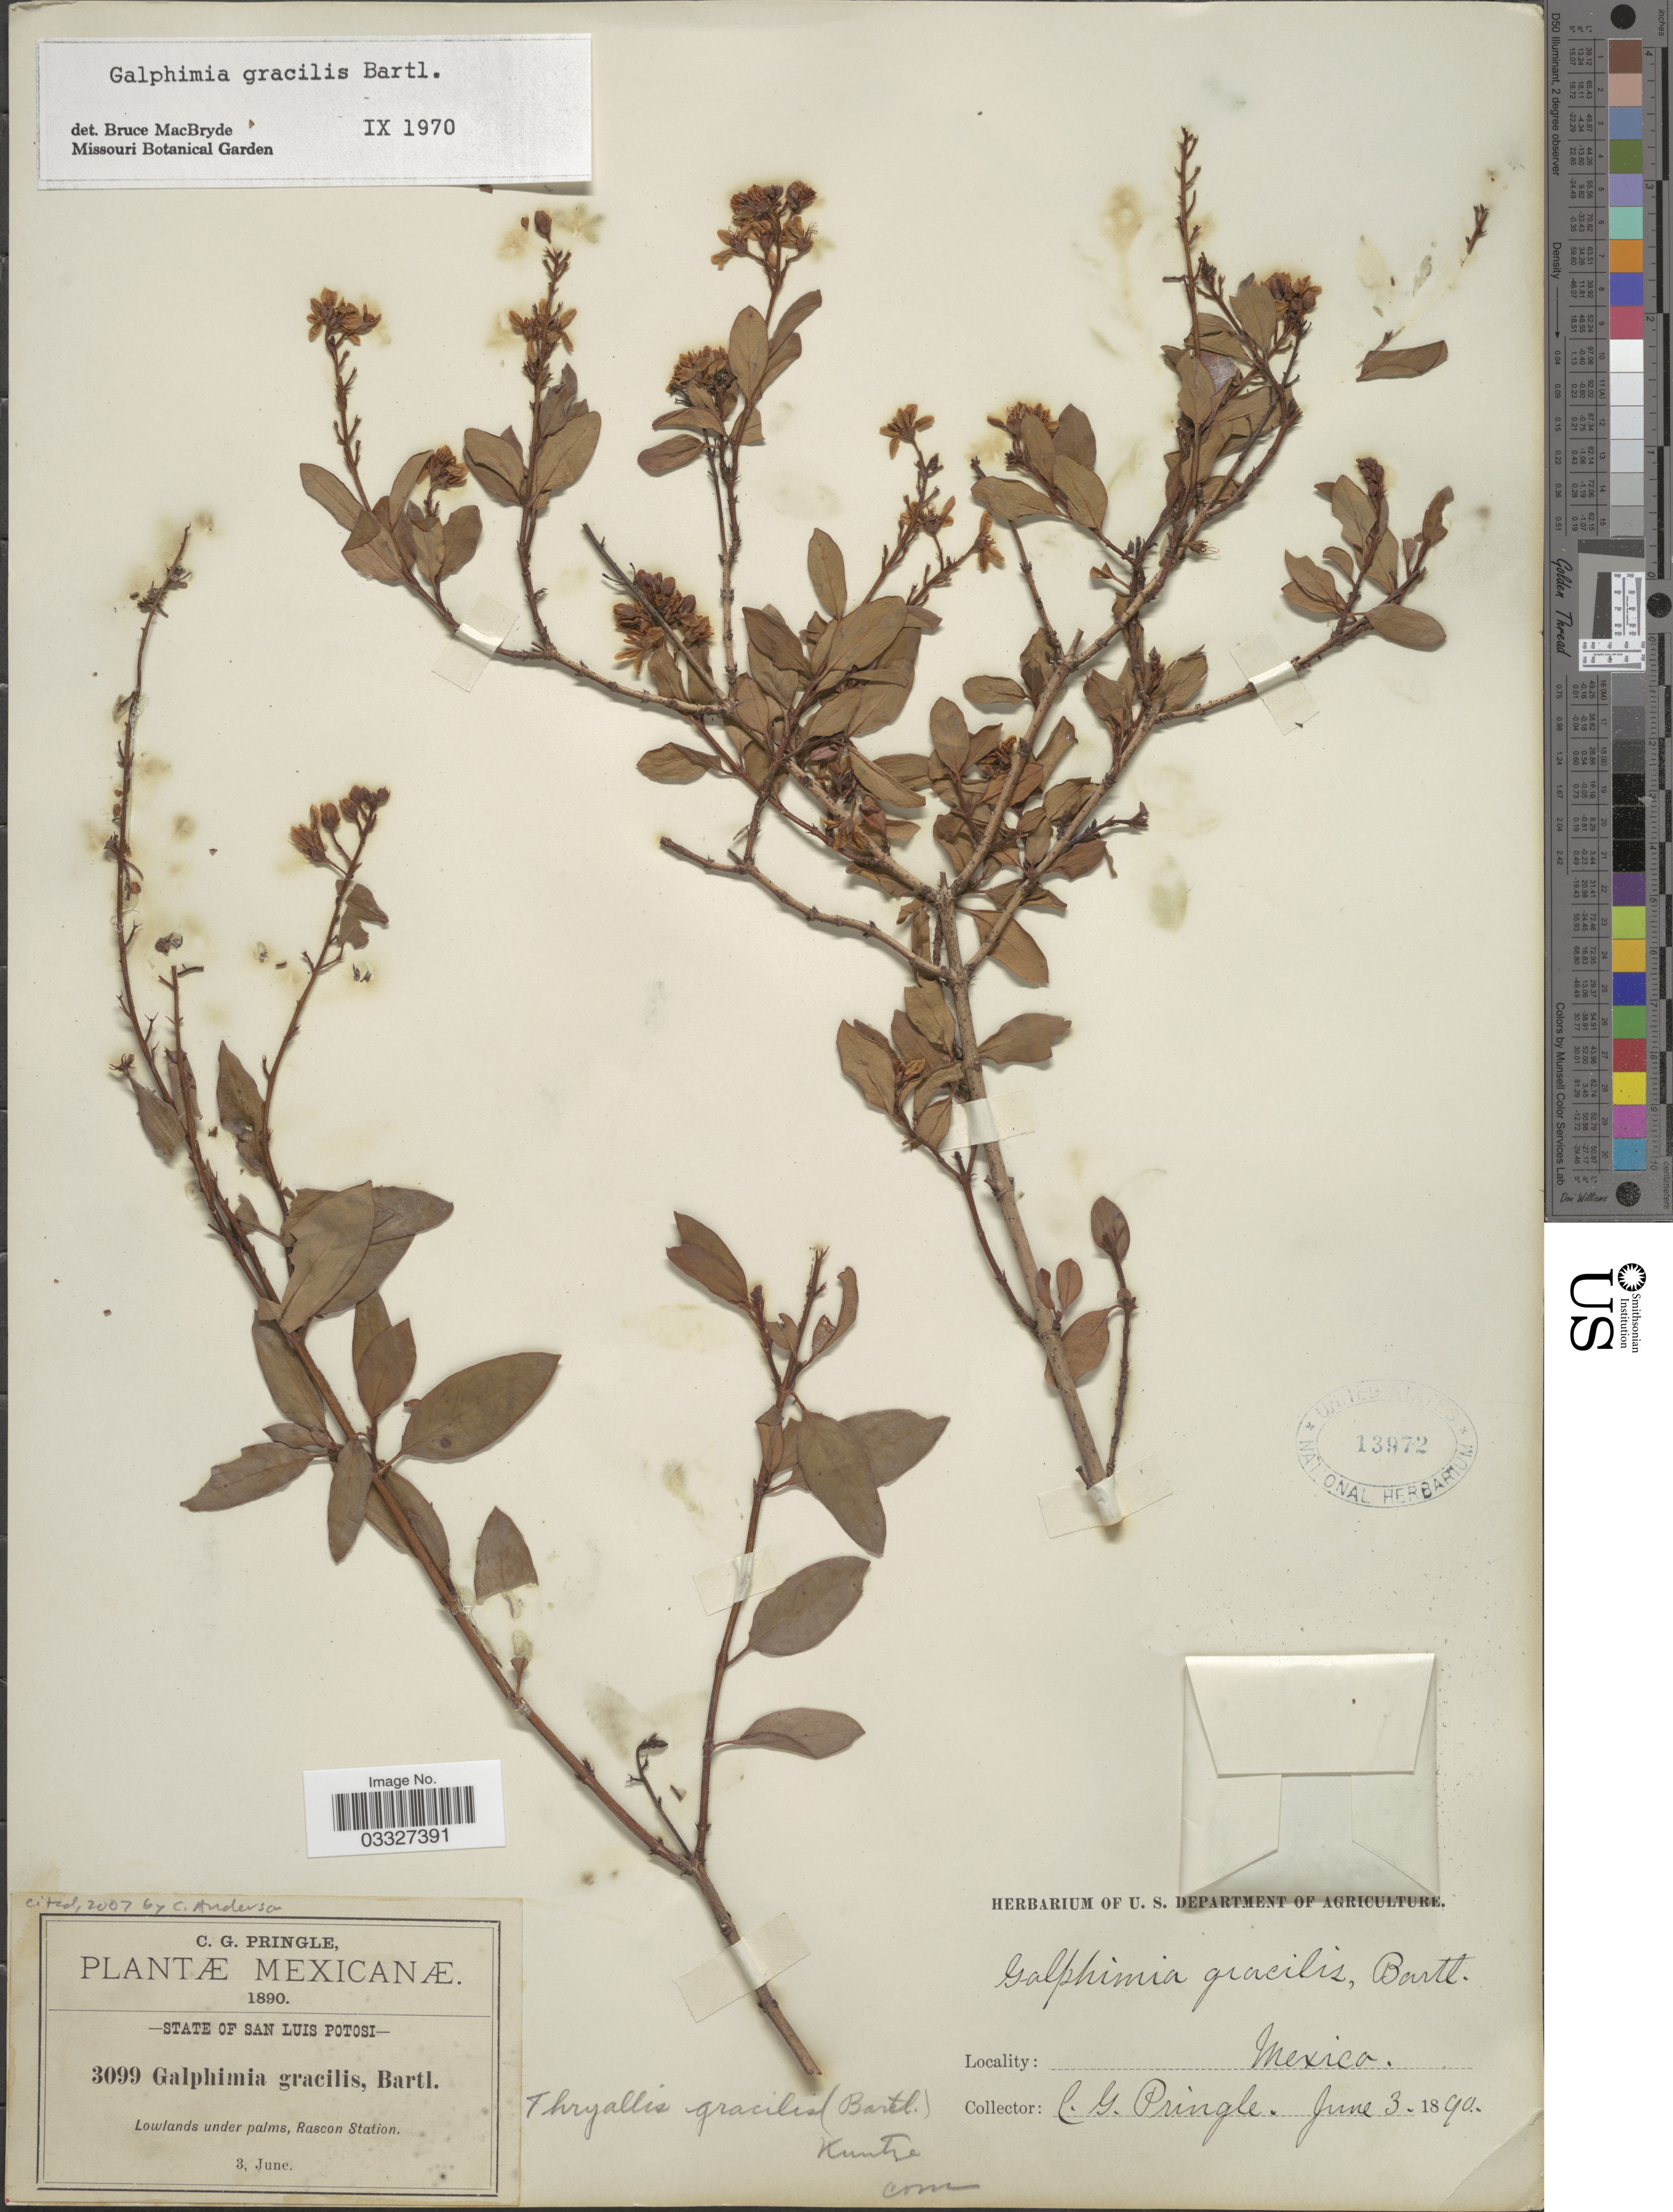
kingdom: Plantae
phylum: Tracheophyta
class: Magnoliopsida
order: Malpighiales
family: Malpighiaceae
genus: Galphimia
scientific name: Galphimia gracilis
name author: Bartl.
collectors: C. G. Pringle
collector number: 3099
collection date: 1890-06-03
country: Mexico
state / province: San Luis Potosí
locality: Lowlands under palms, Rascon Station.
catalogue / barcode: US 13972